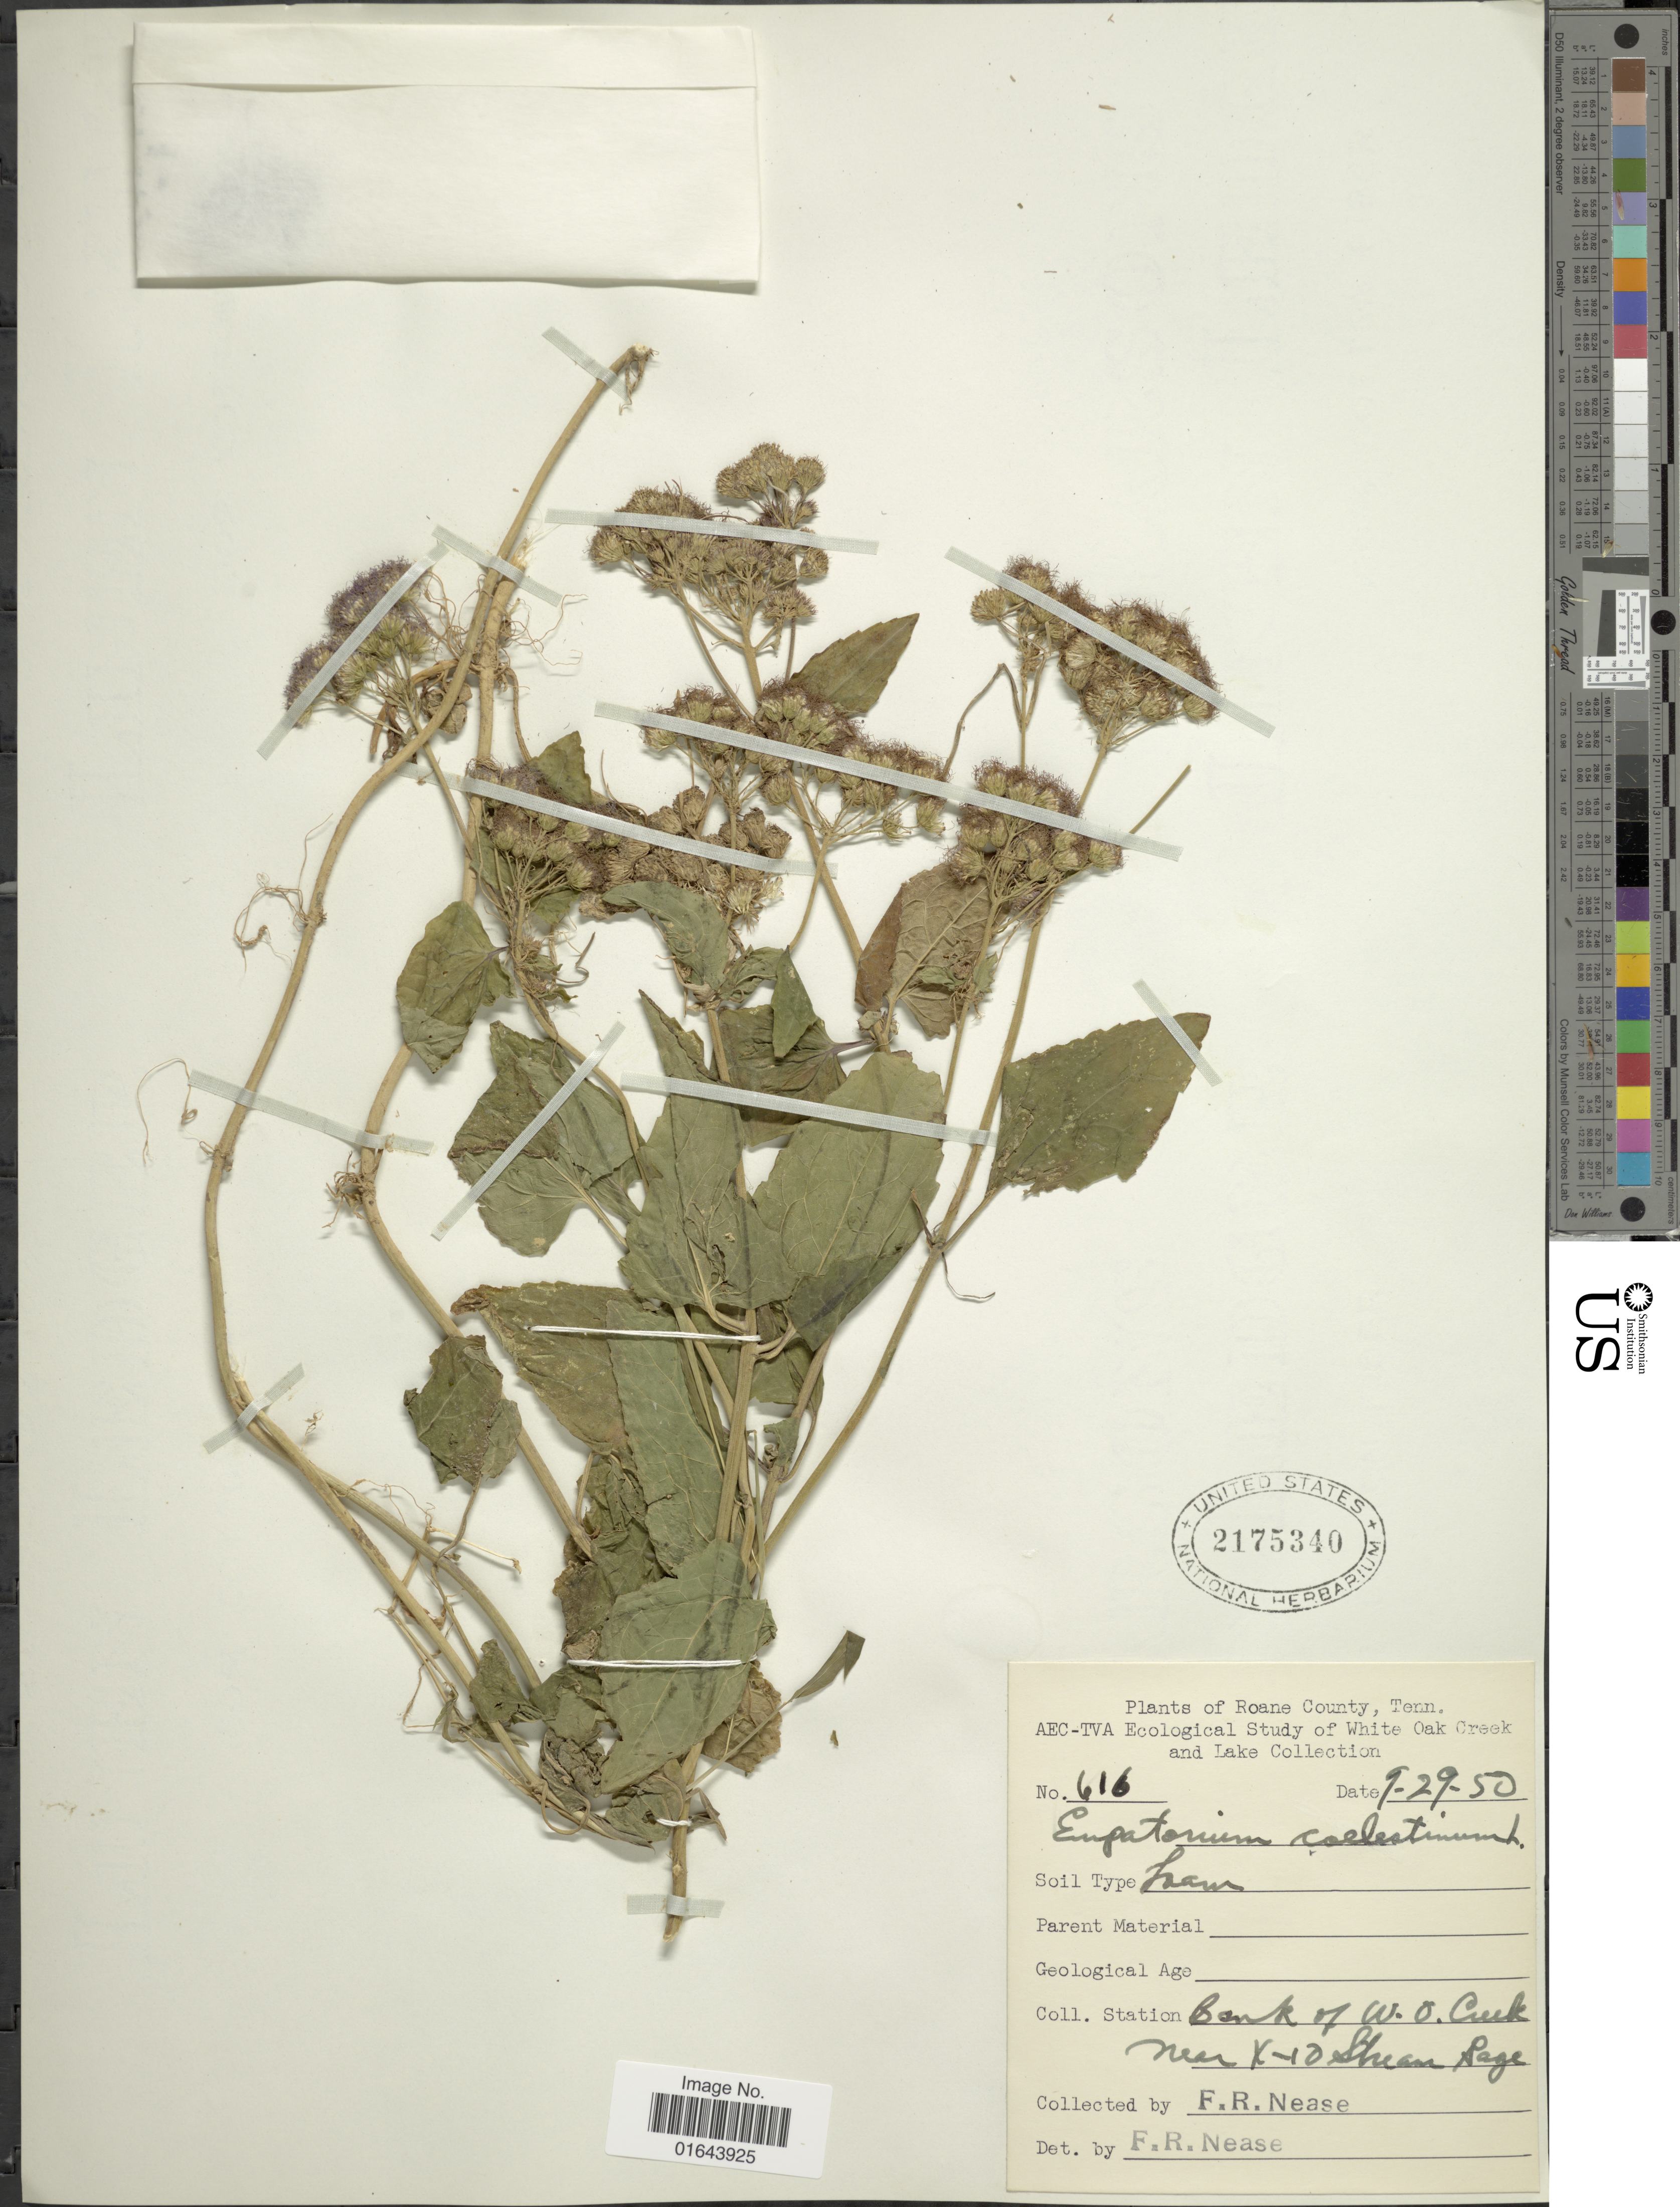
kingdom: Plantae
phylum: Tracheophyta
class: Magnoliopsida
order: Asterales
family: Asteraceae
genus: Conoclinium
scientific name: Conoclinium coelestinum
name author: (L.) DC.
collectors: F. Nease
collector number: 616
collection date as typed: Transcribed d/m/y: 29/9/50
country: United States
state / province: Tennessee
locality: Roane County. AEC-TVA Ecological Study of White Oak Creek and Lake Collection. Bank of W.O. Creek near K-10 Stream Gage.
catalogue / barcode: US 2175340